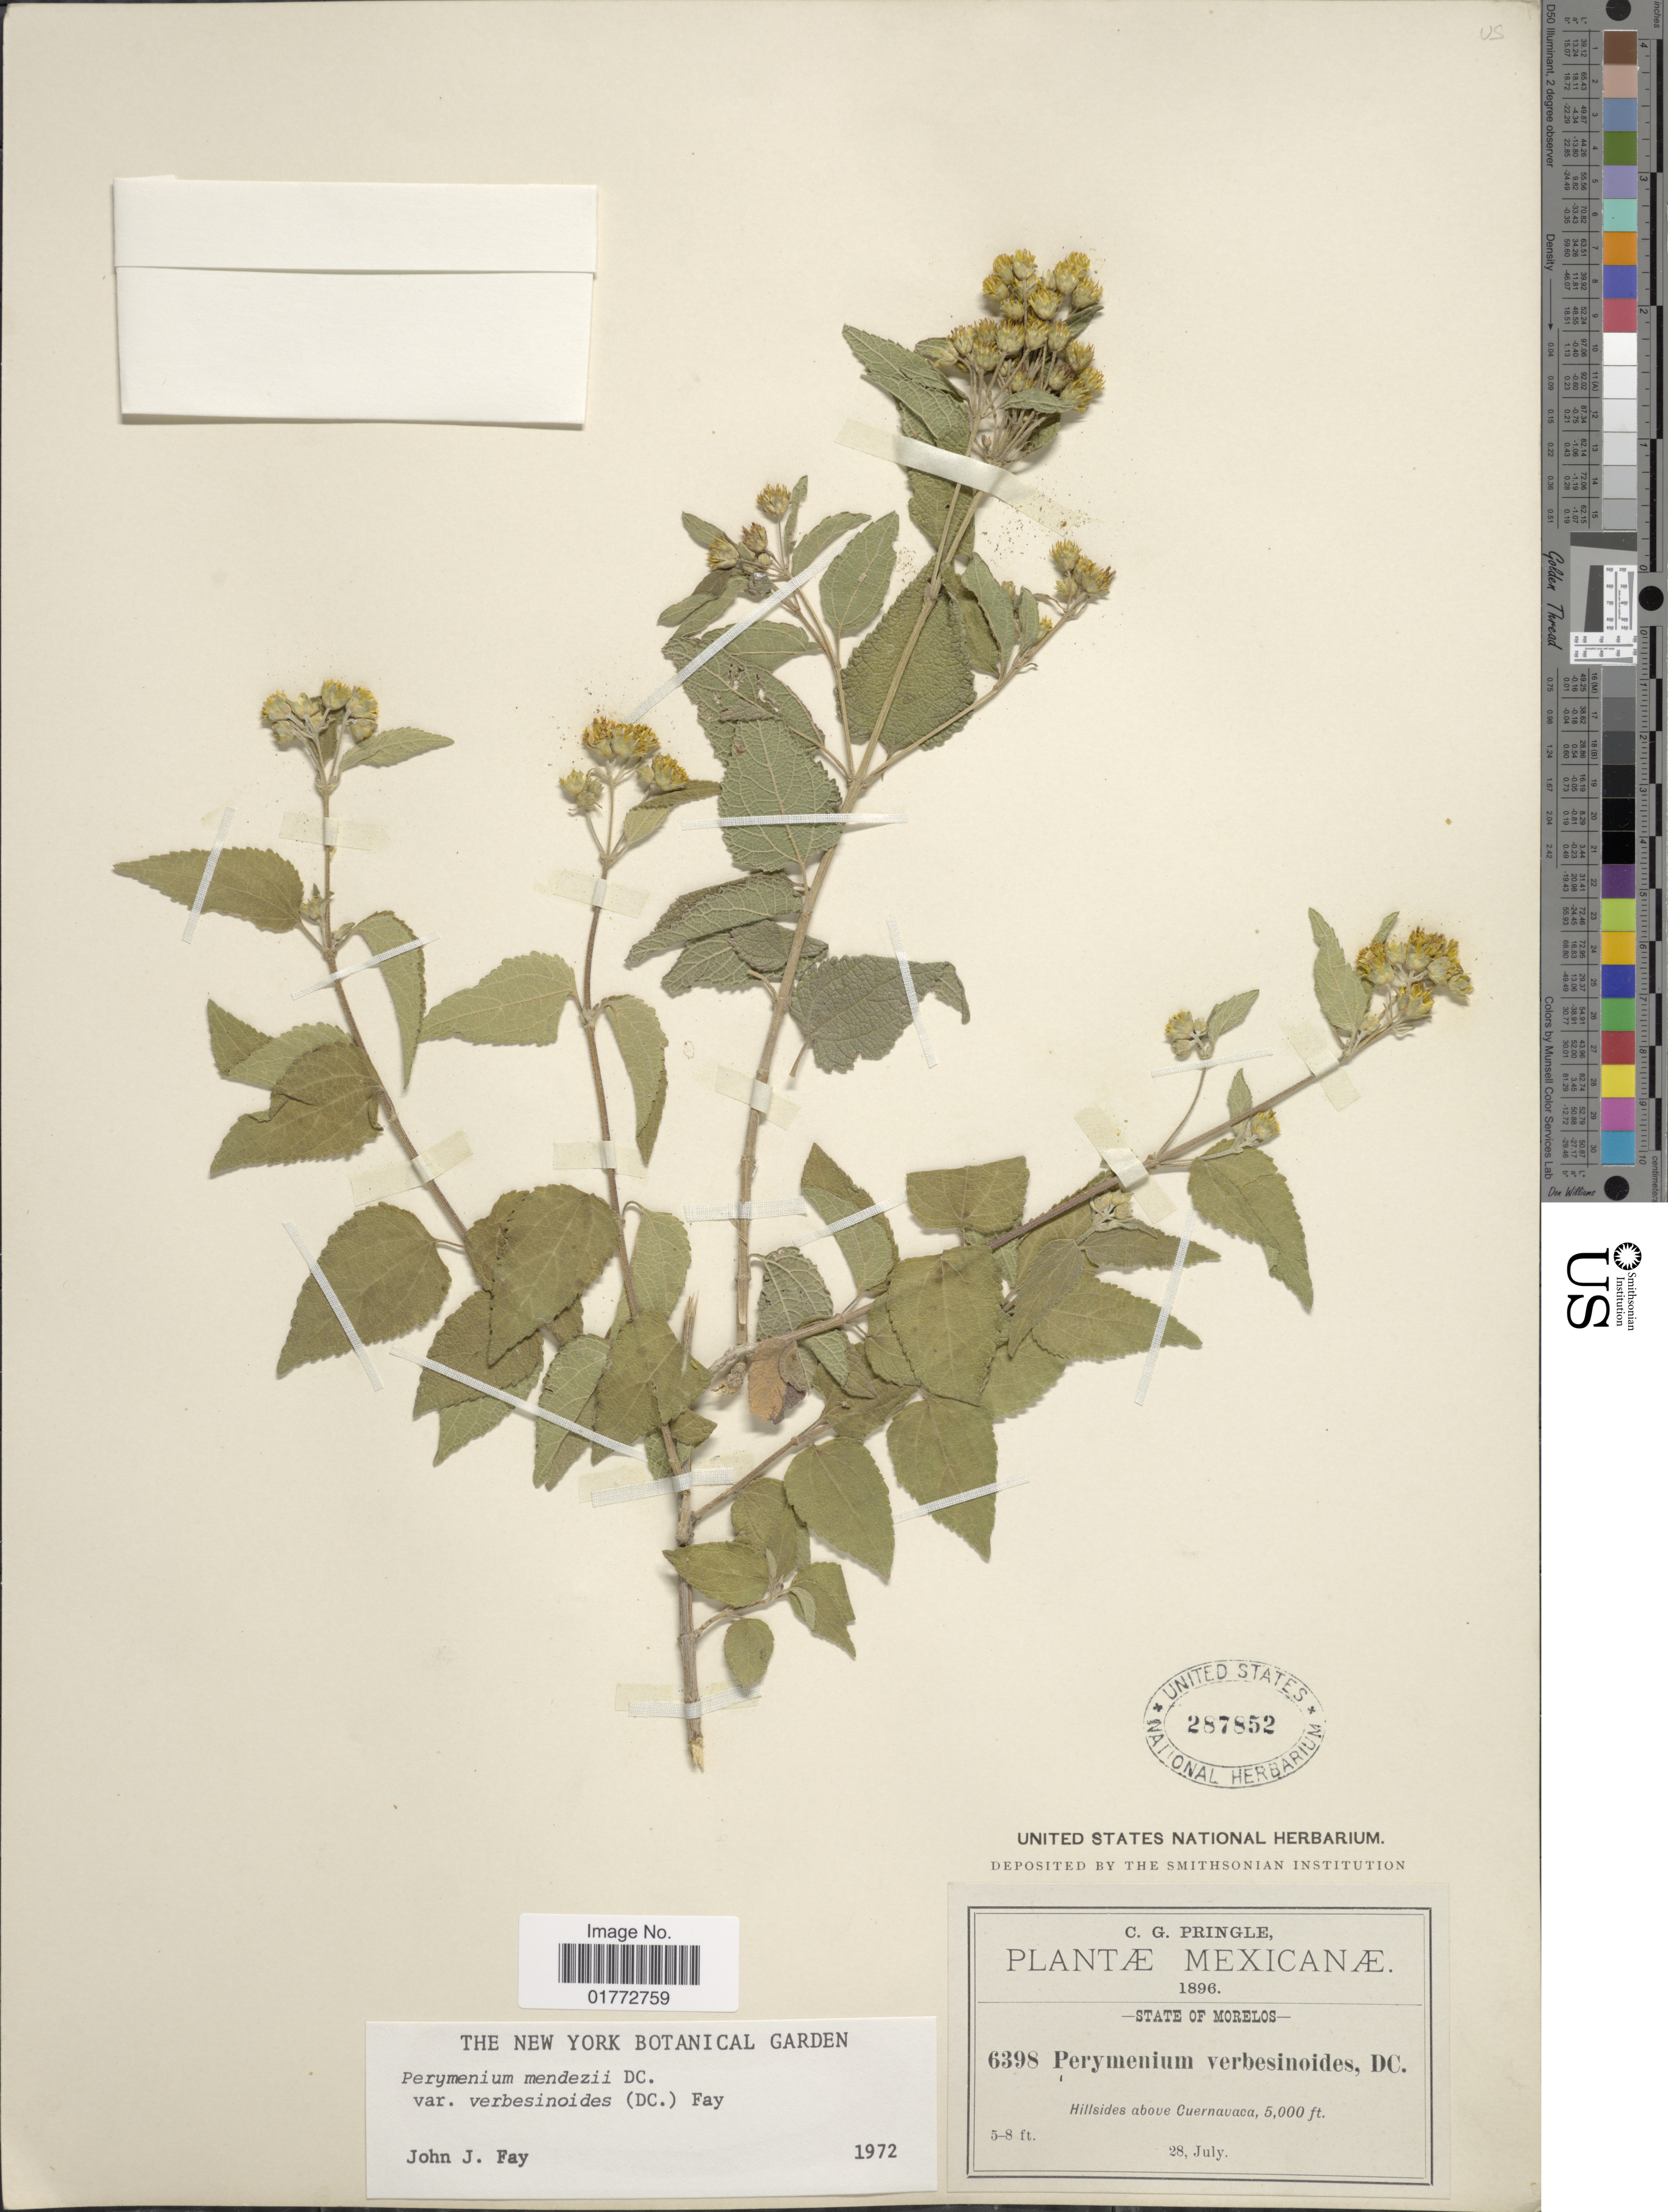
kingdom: Plantae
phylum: Tracheophyta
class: Magnoliopsida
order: Asterales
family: Asteraceae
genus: Perymenium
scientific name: Perymenium mendezii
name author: DC.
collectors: C. G. Pringle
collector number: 6398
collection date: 1896-07-28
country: Mexico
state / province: Morelos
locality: Hillside above Cuernavaca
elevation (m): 1524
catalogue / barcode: US 287852